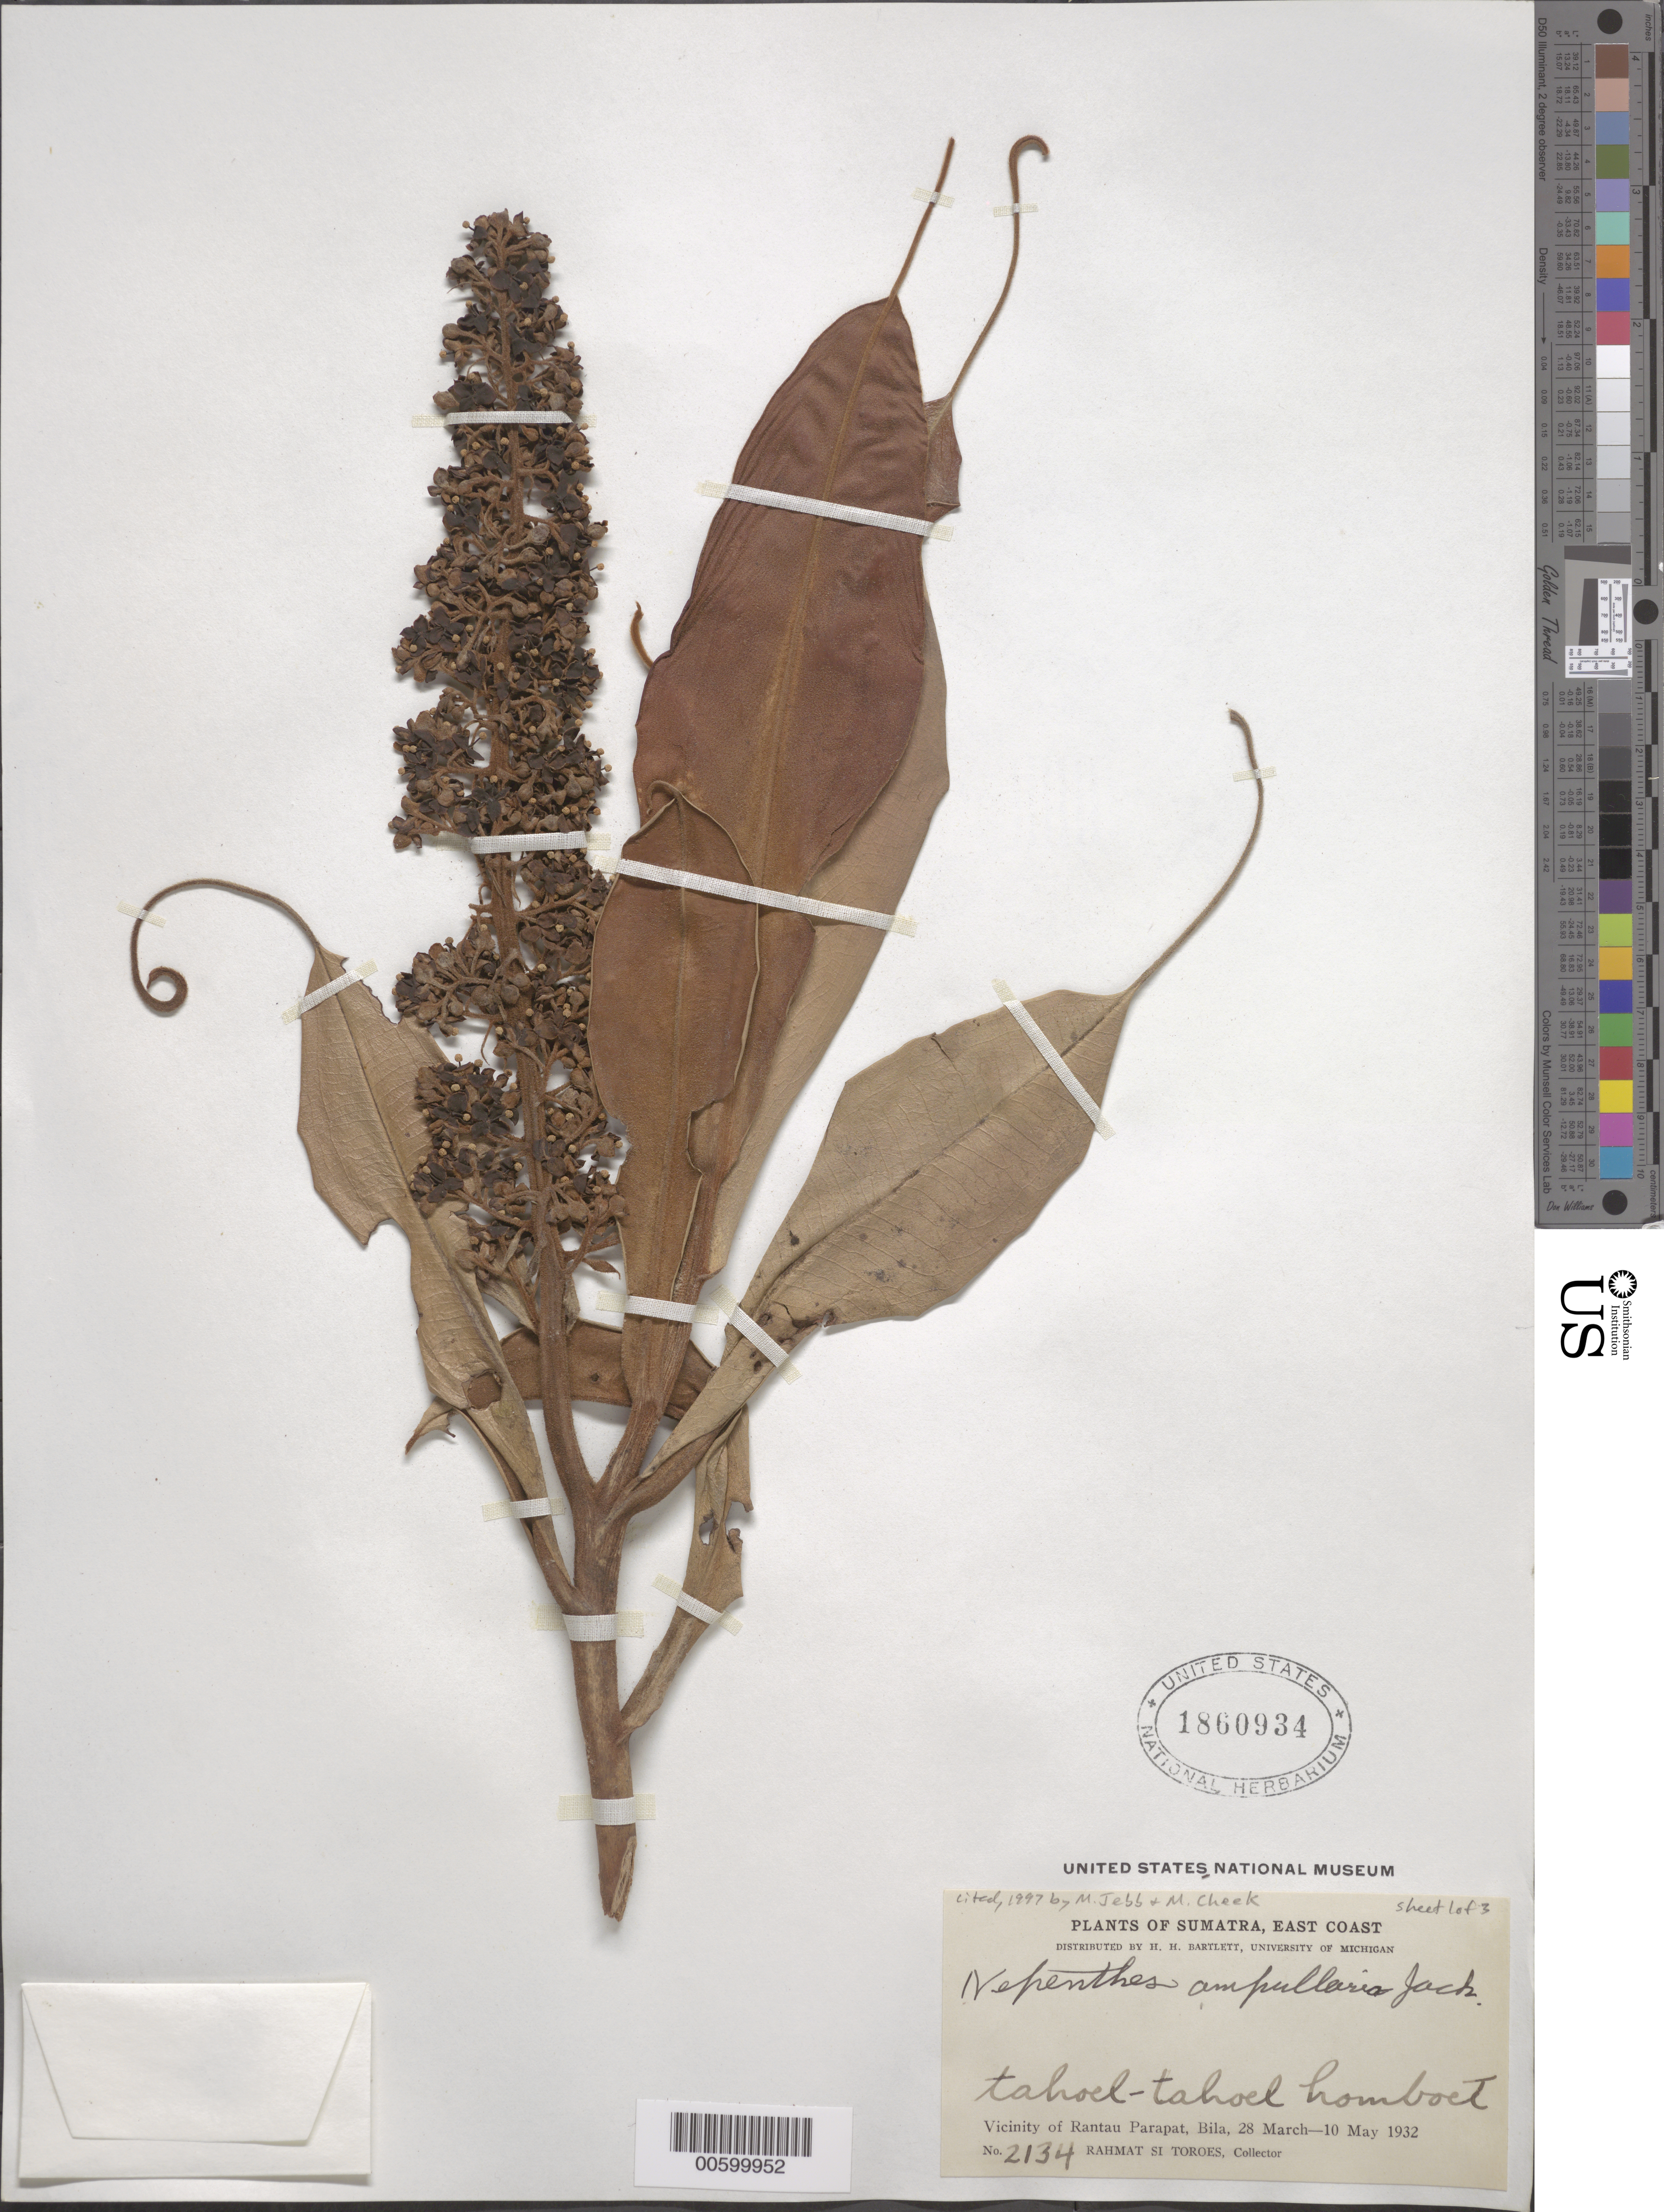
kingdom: Plantae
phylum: Tracheophyta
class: Magnoliopsida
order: Caryophyllales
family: Nepenthaceae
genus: Nepenthes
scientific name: Nepenthes ampullaria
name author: Jack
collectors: Rahmat Si Boeea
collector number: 2134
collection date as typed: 28 May 1932 to 10 May 1932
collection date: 1932-05-10/1932-05-28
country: Indonesia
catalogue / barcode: US 1860934